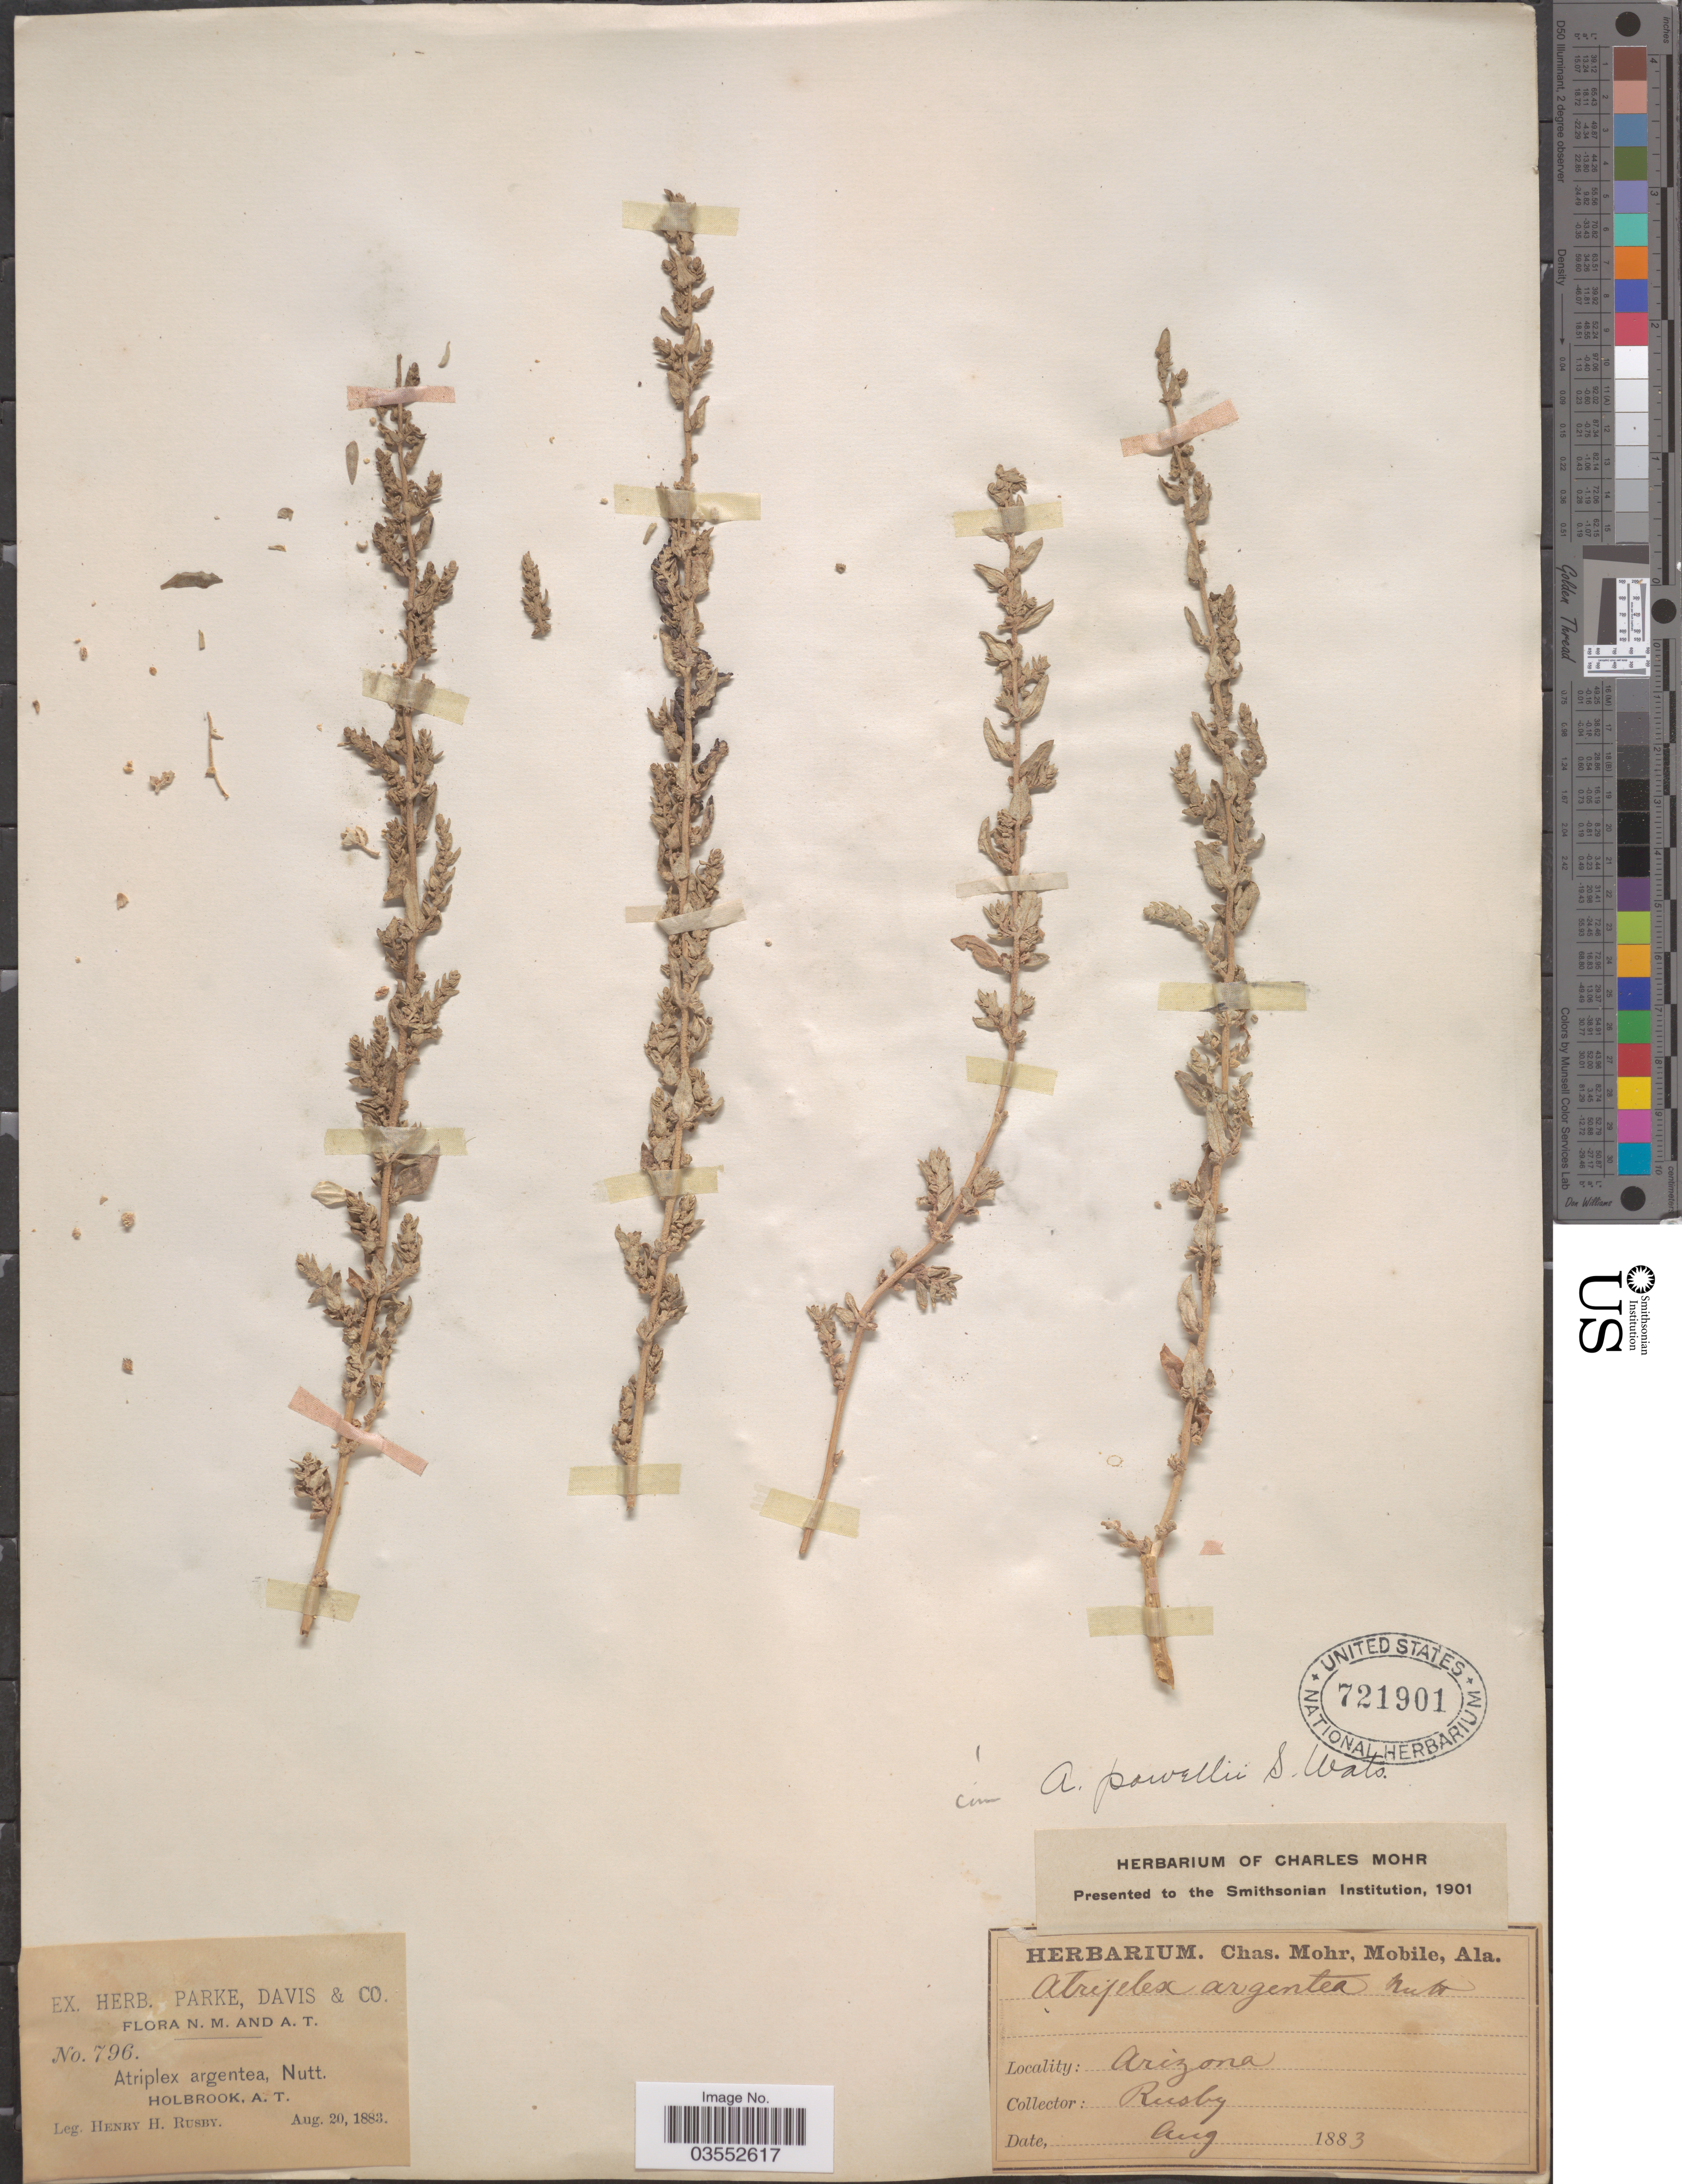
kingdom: Plantae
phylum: Tracheophyta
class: Magnoliopsida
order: Caryophyllales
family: Amaranthaceae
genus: Atriplex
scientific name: Atriplex powellii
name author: S. Watson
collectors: H. H. Rusby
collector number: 796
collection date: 1883-08-20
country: United States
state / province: Arizona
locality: Holbrook, A. T.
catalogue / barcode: US 721901